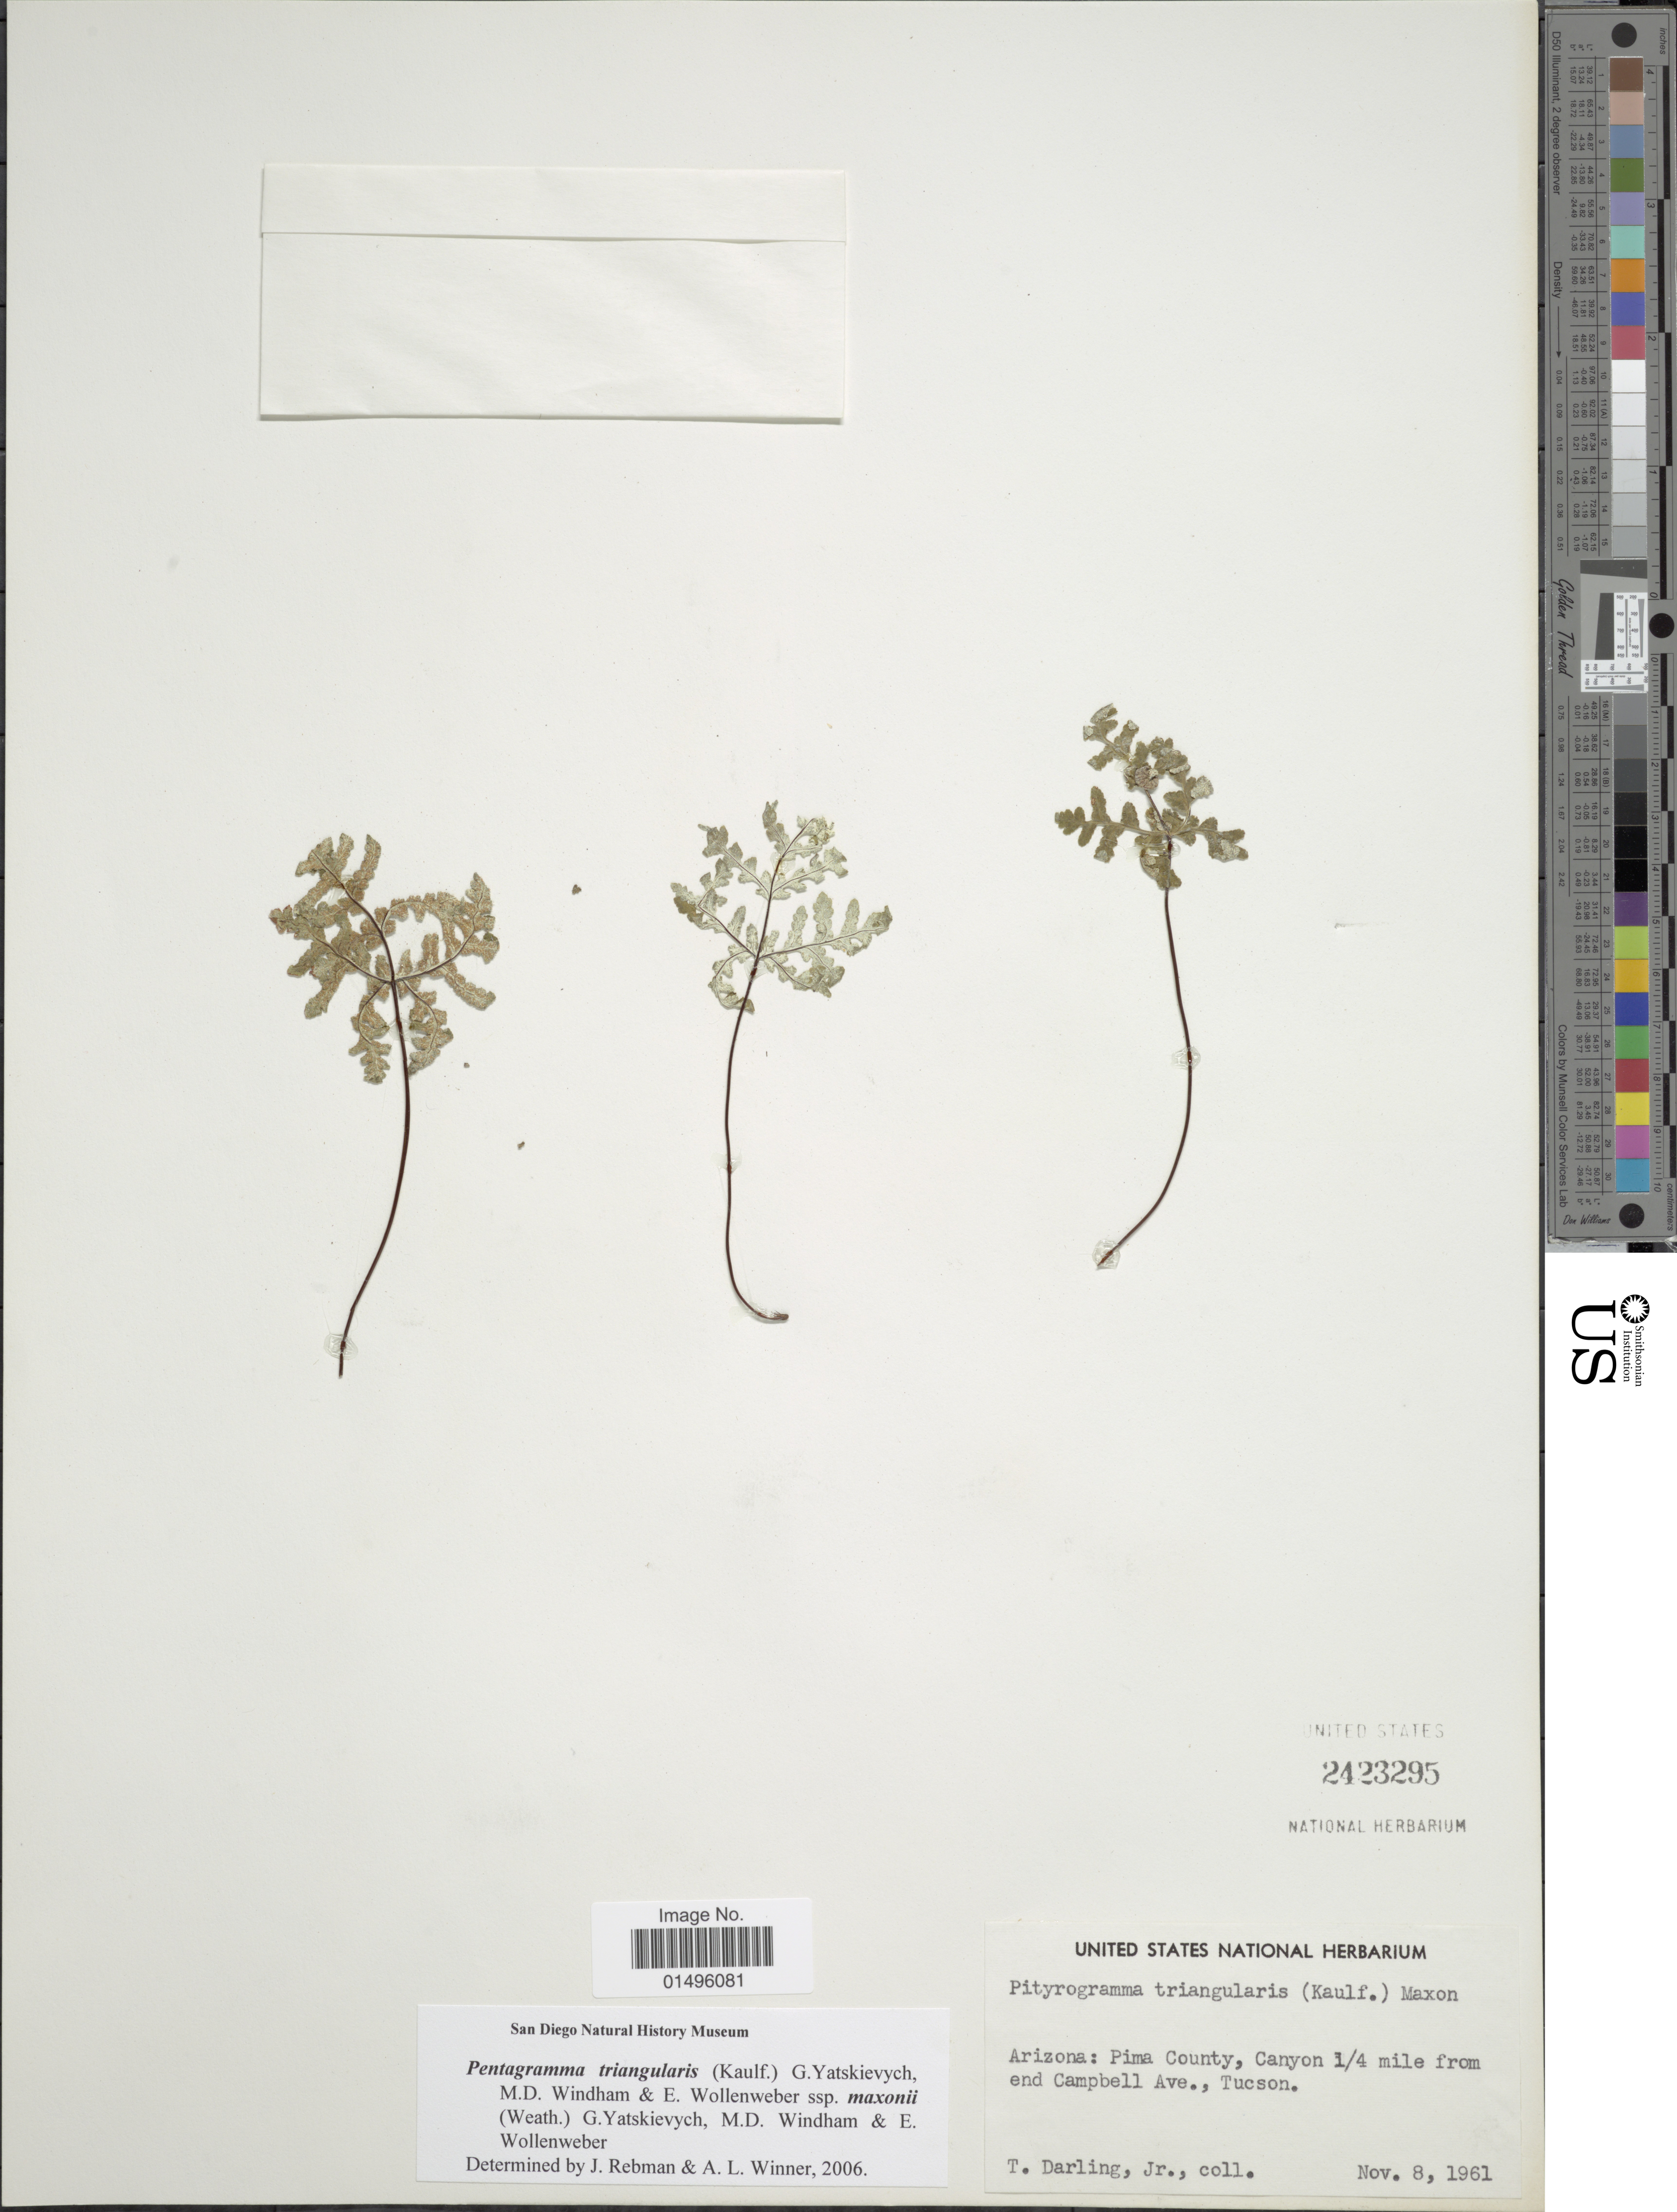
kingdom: Plantae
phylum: Tracheophyta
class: Polypodiopsida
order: Polypodiales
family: Pteridaceae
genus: Pentagramma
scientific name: Pentagramma maxonii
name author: (Weath.) Schuettp. & Windham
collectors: T. Darling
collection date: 1961-11-08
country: United States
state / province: Arizona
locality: Arizona: Pima County, Canyon 1/4 mile from end Campbell Ave., Tucson.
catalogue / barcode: US 2423295